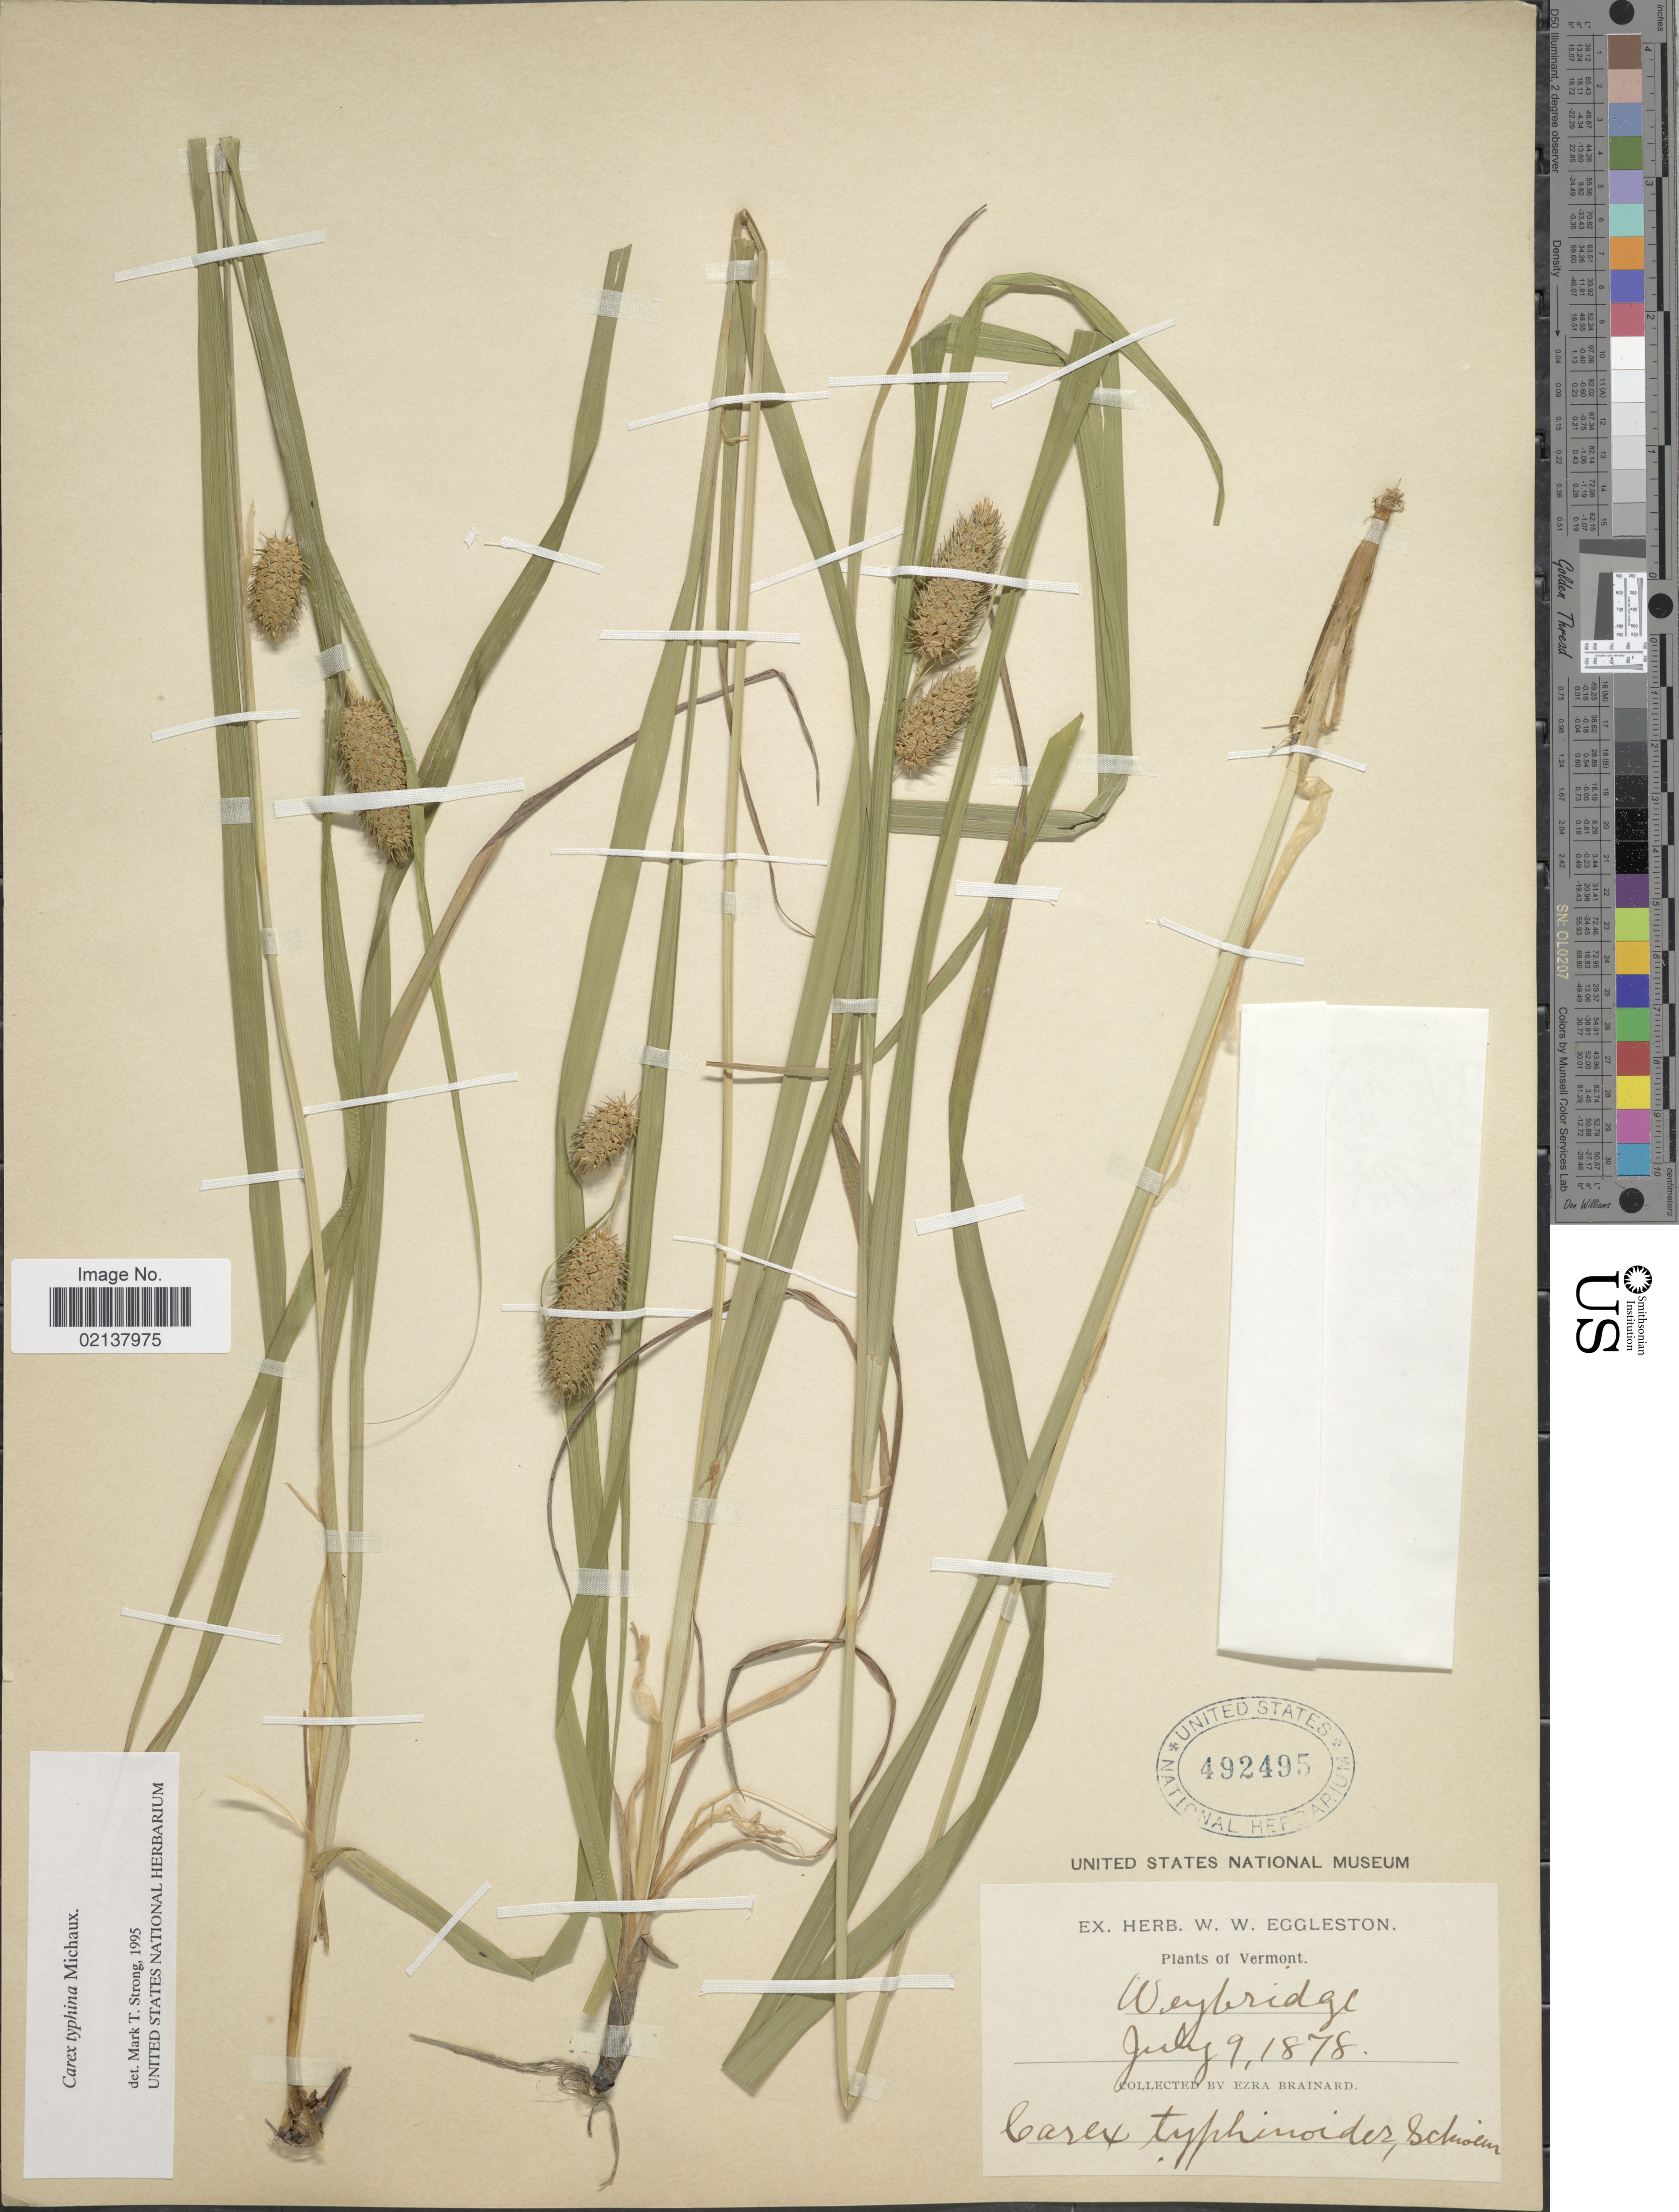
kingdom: Plantae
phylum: Tracheophyta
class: Liliopsida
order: Poales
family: Cyperaceae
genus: Carex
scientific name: Carex typhina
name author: Michx.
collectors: E. Brainard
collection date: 1878-07-09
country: United States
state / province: Vermont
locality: Vermont, Weybridge.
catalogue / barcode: US 492495